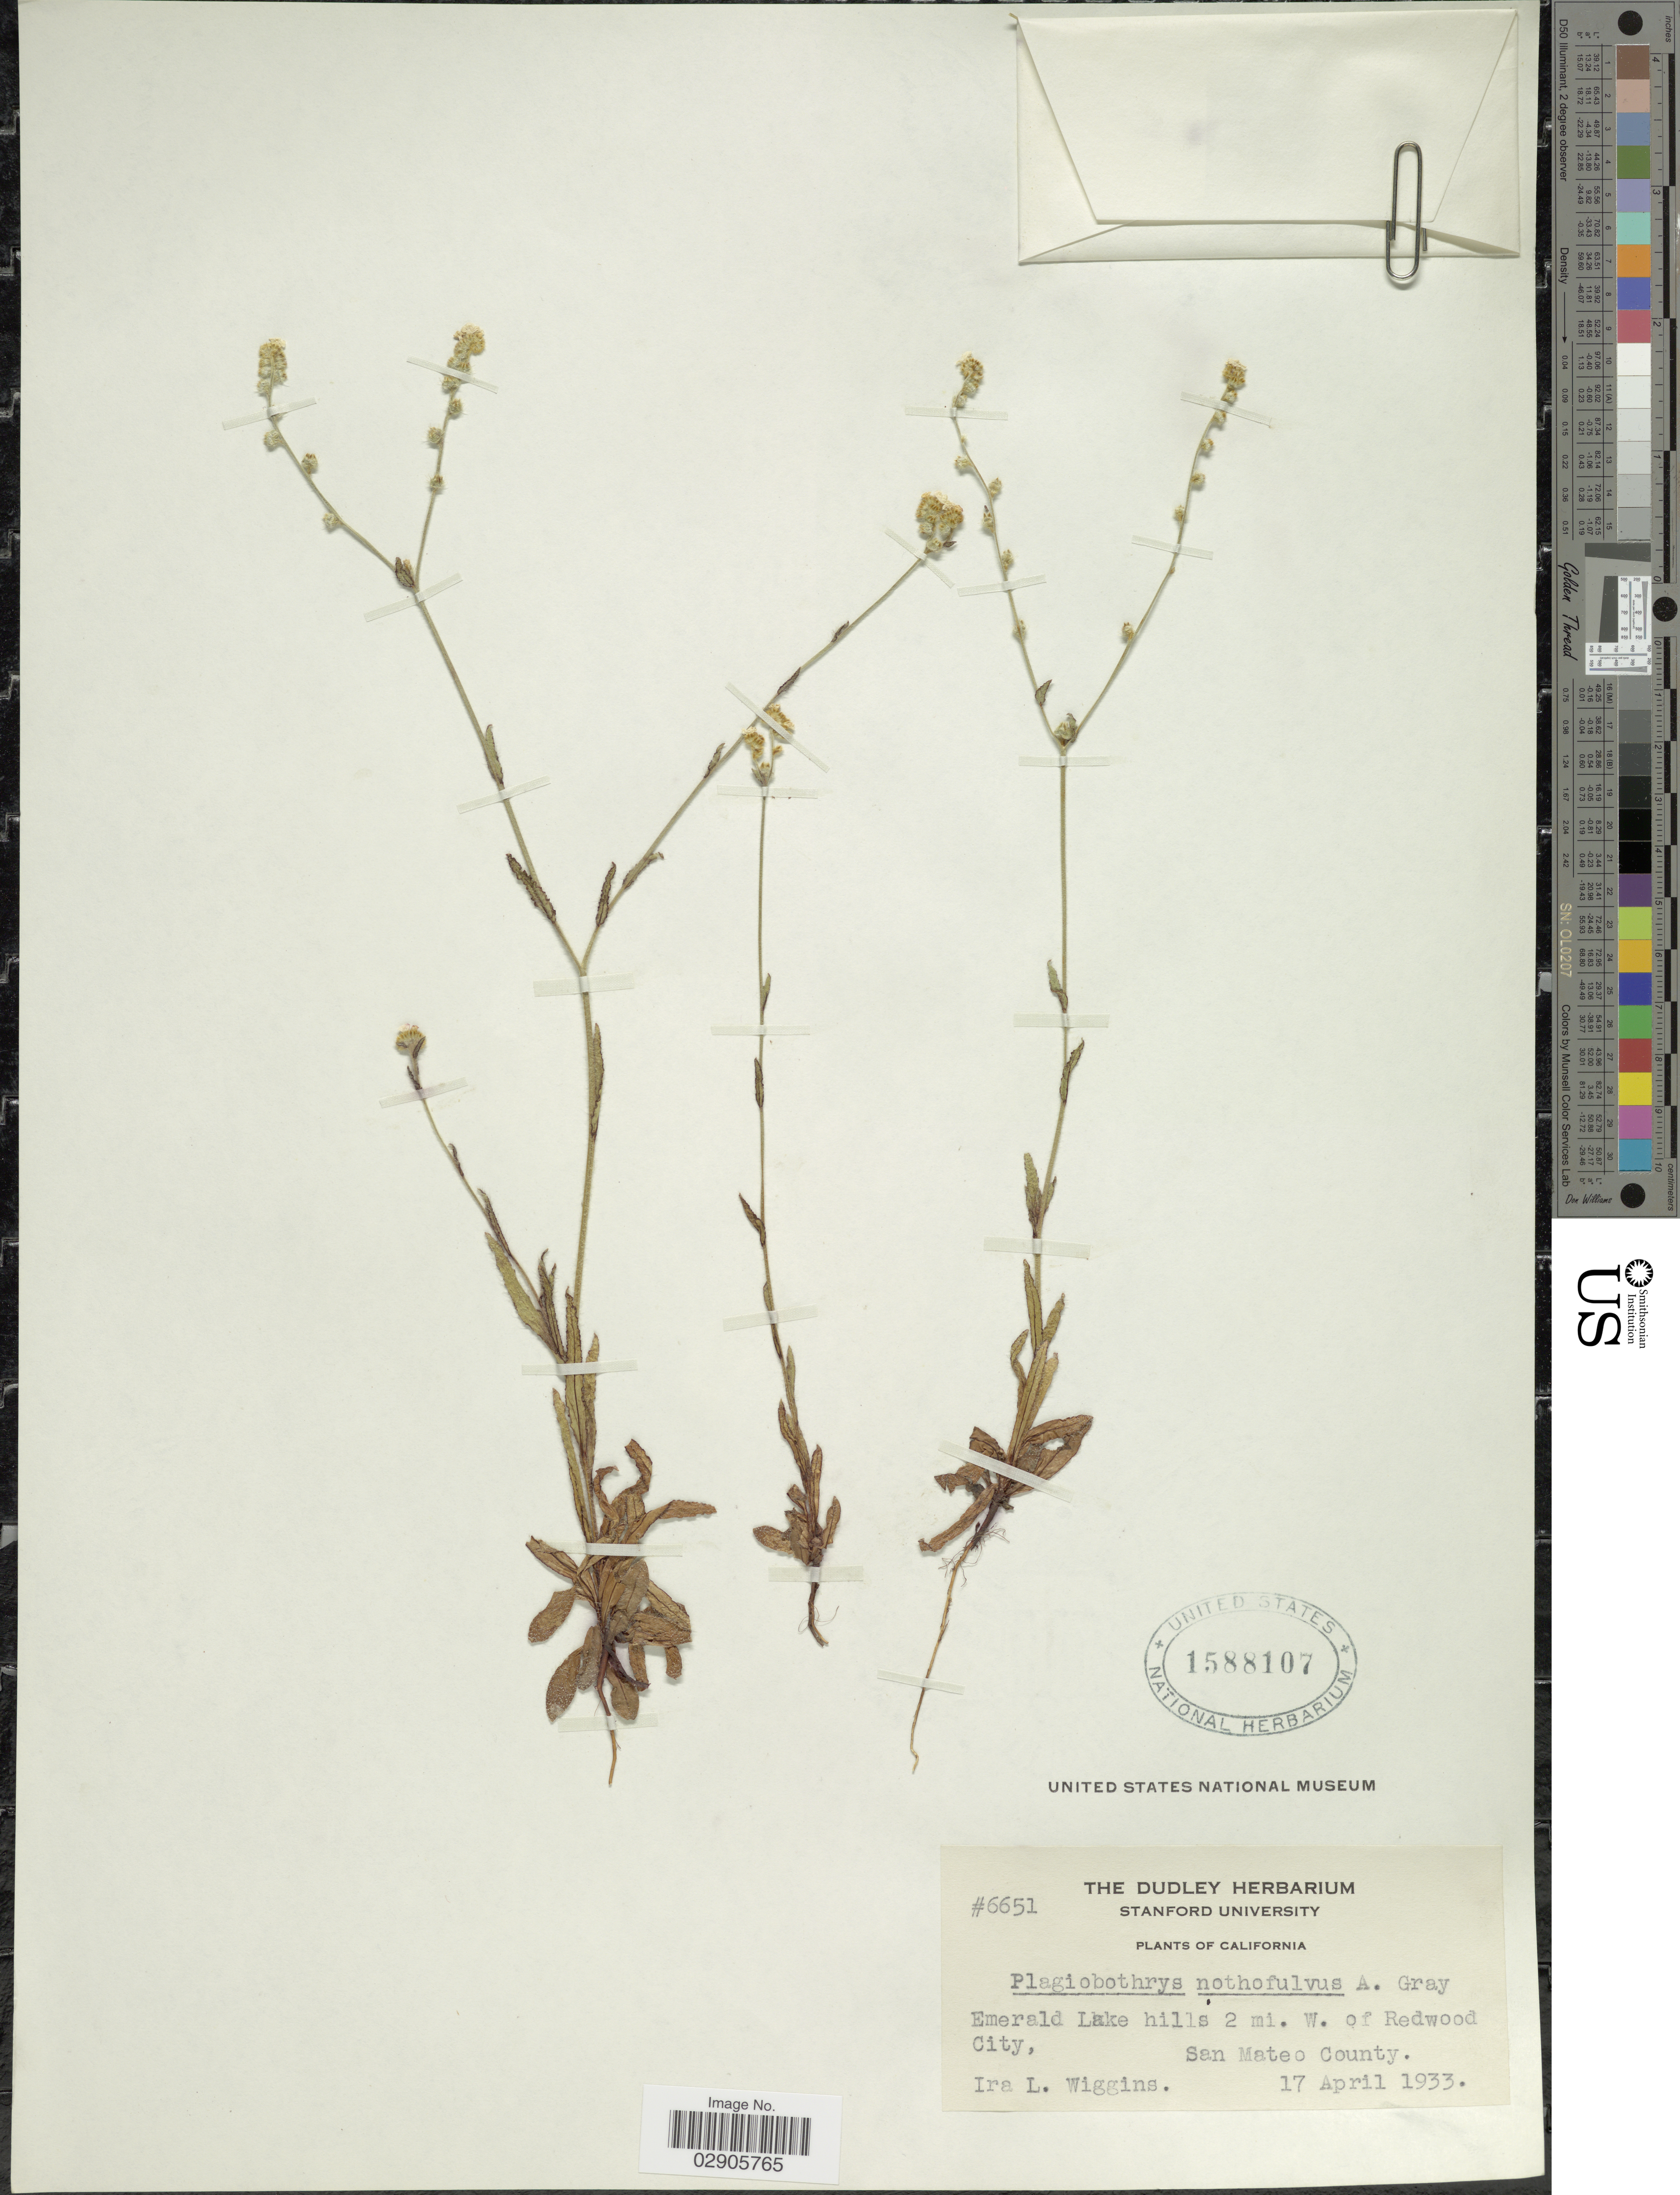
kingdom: Plantae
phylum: Tracheophyta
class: Magnoliopsida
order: Boraginales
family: Boraginaceae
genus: Plagiobothrys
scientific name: Plagiobothrys nothofulvus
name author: (A. Gray) A. Gray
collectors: I. L. Wiggins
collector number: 6651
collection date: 1933-04-17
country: United States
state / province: California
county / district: San Mateo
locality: Emerald Lake hills 2 mi. W. of Redwood City, San Mateo County.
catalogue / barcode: US 1588107